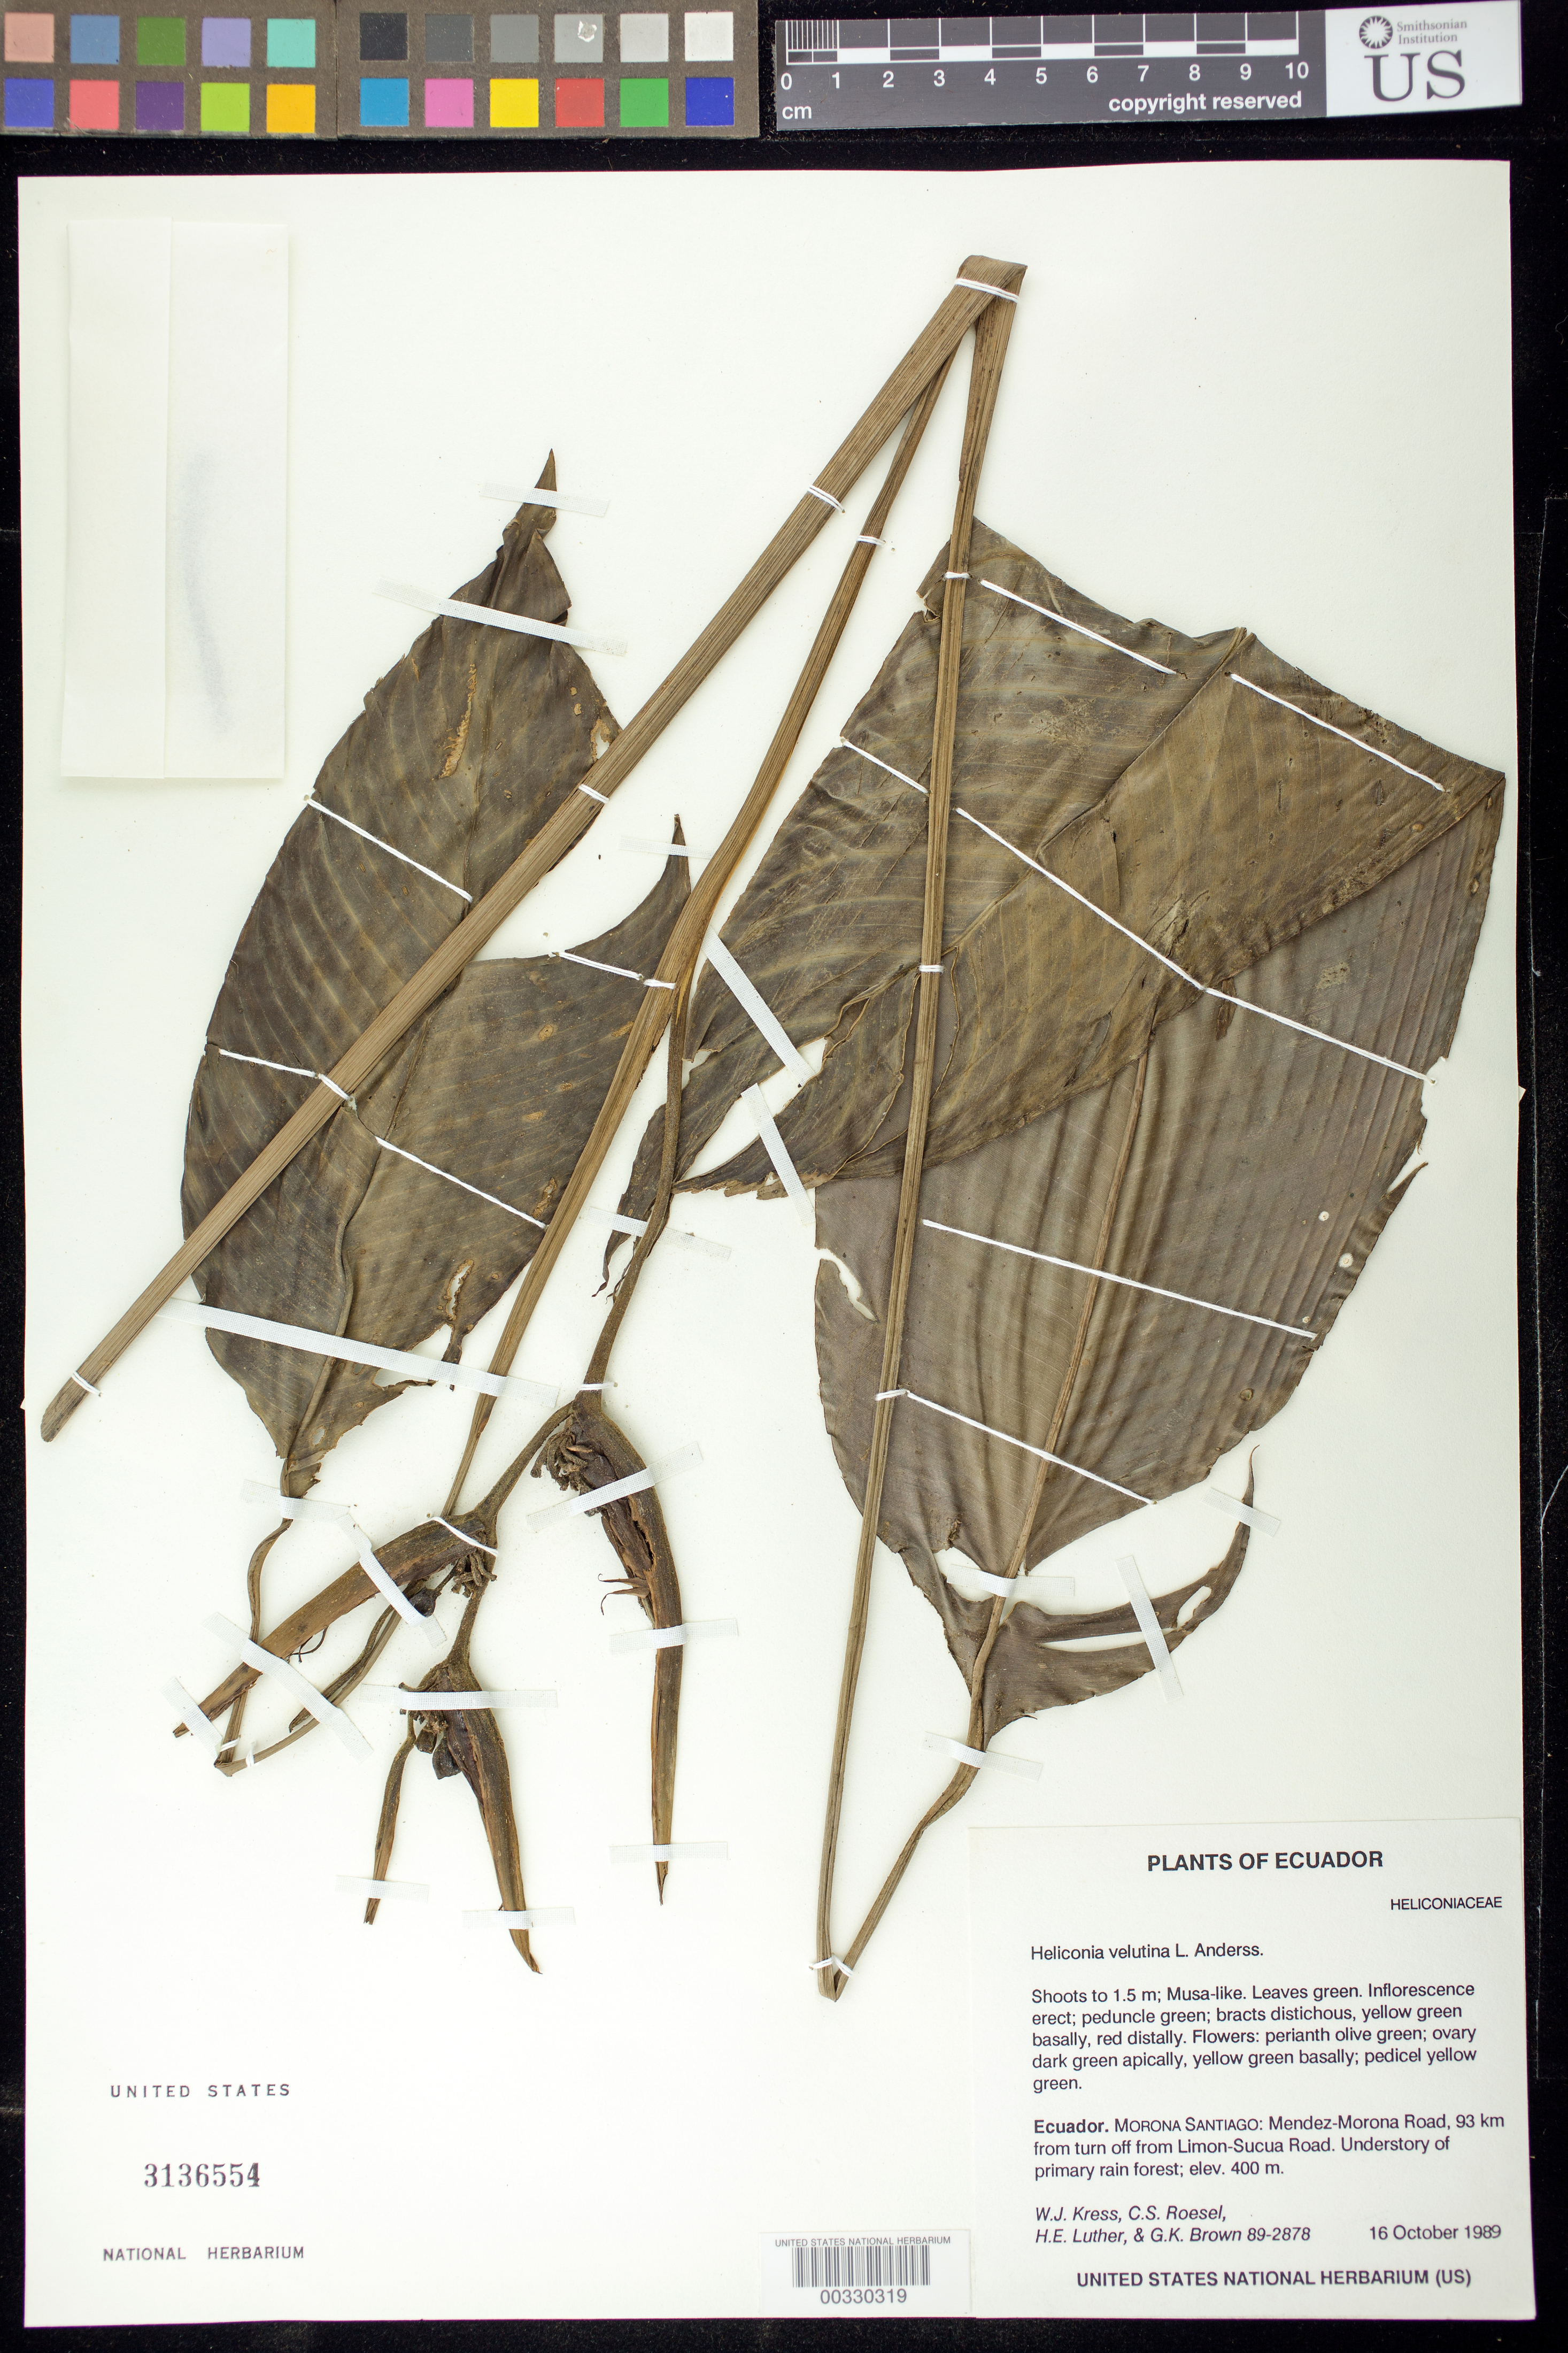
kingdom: Plantae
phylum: Tracheophyta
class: Liliopsida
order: Zingiberales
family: Heliconiaceae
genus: Heliconia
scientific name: Heliconia velutina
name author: L. Andersson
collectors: W. J. Kress, C. S. Roesel, Harry E. Luther & G. K. Brown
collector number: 89-2878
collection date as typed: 16 Oct 1989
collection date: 1989-10-16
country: Ecuador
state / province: Morona-Santiago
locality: Mendez-morona road, 93 km from turn of f from Limon-sucua road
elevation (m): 400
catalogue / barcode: US 3136554